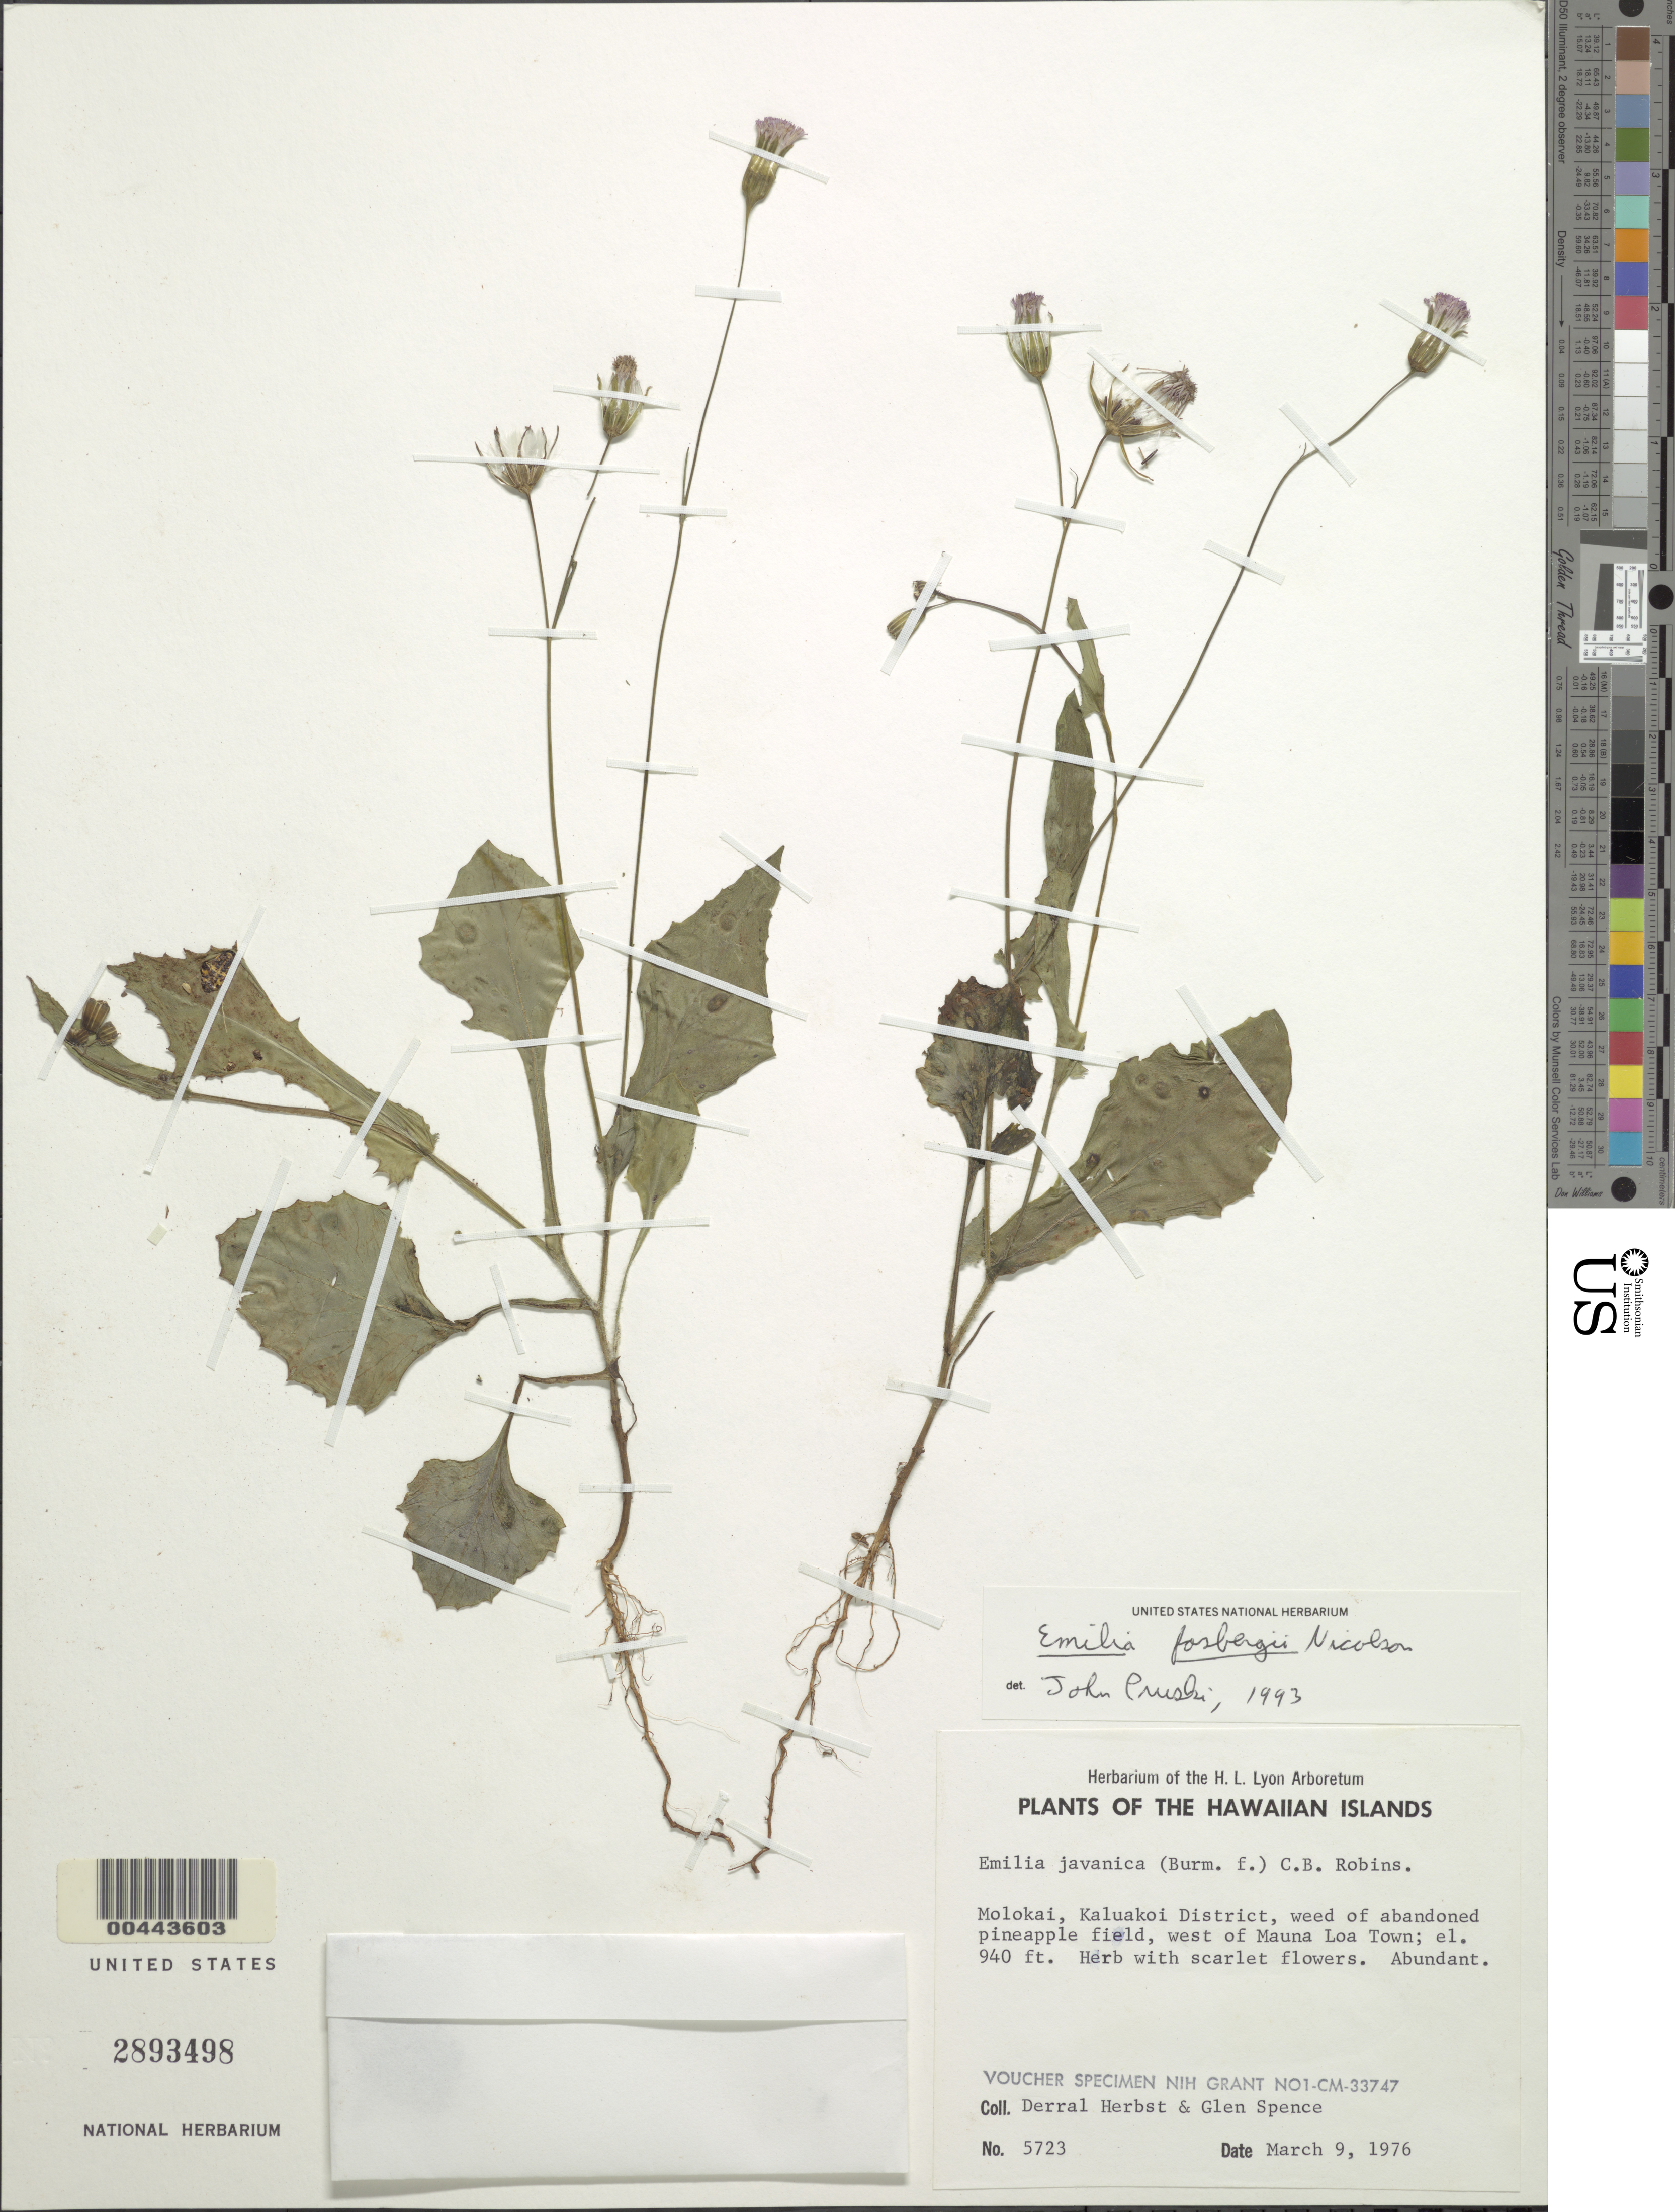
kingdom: Plantae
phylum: Tracheophyta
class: Magnoliopsida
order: Asterales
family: Asteraceae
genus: Emilia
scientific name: Emilia fosbergii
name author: Nicolson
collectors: D. R. Herbst & G. Spence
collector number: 5723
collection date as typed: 9 Mar 1976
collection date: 1976-03-09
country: United States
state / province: Hawaii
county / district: Maui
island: Moloka'i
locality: Kaluakoi District, west of Mauna Loa Town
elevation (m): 287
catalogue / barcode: US 2893498